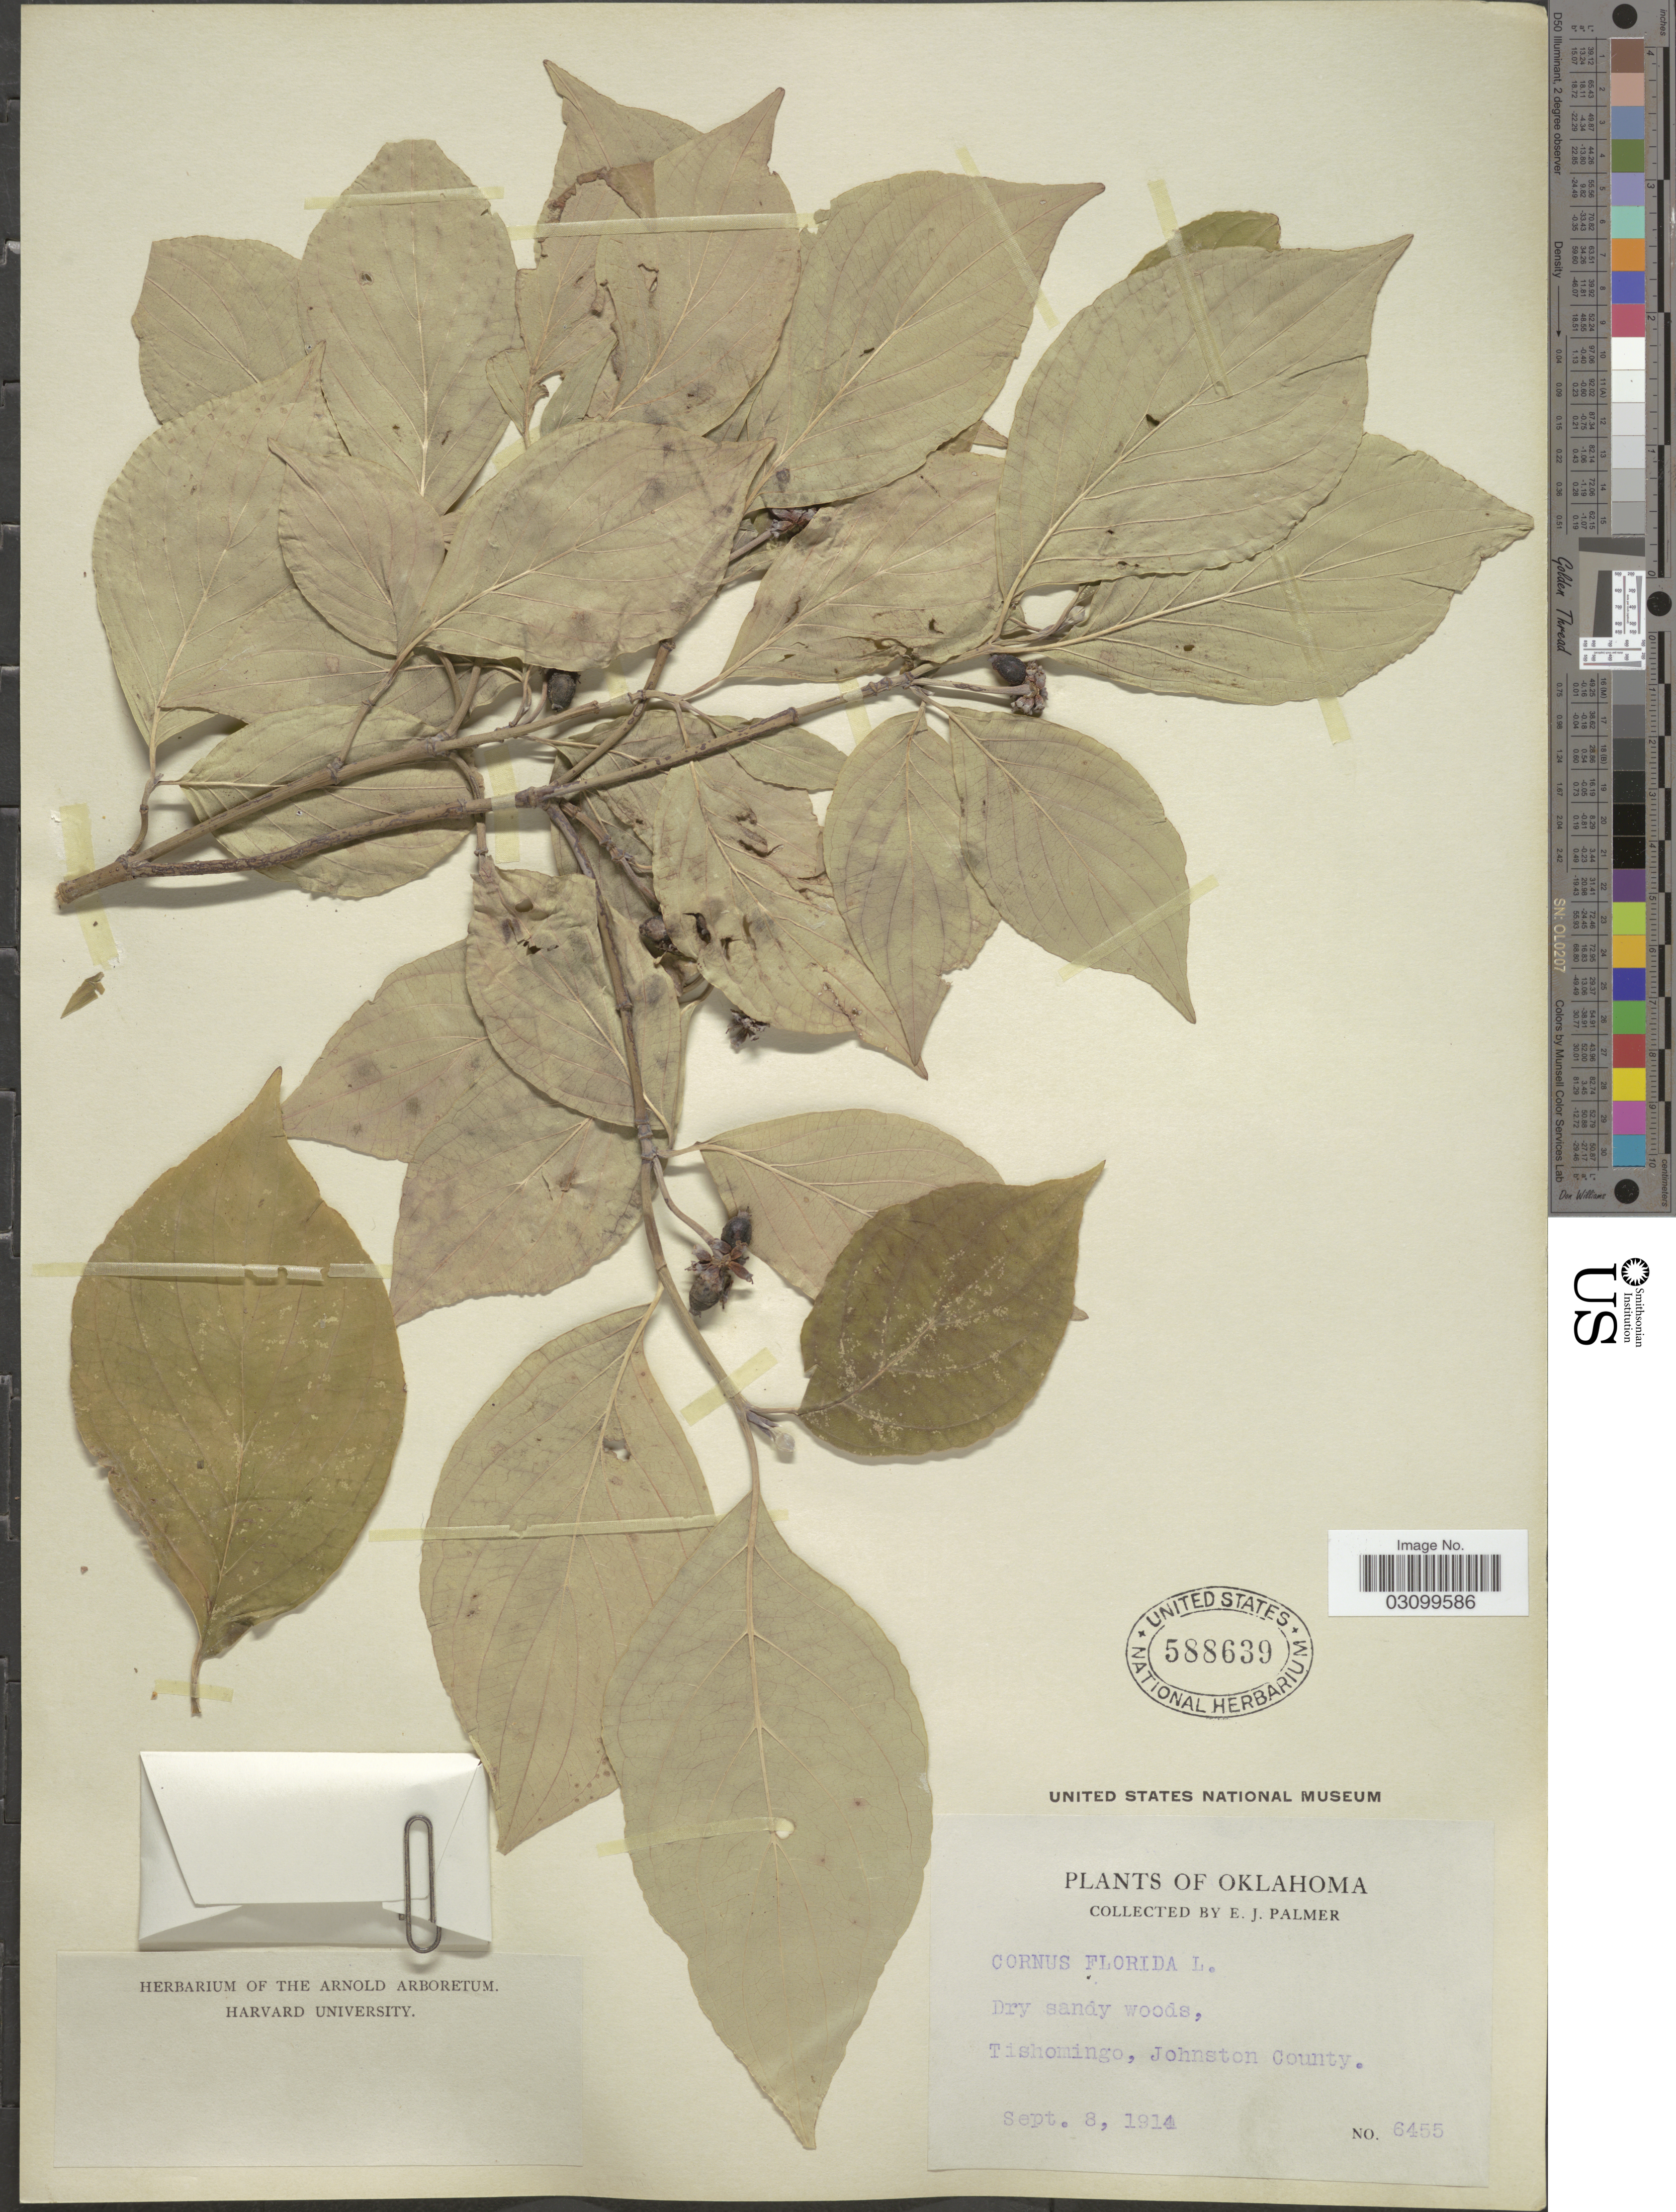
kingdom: Plantae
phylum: Tracheophyta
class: Magnoliopsida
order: Cornales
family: Cornaceae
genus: Cornus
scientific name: Cornus florida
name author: L.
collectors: E. J. Palmer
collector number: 6455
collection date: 1914-09-08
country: United States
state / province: Oklahoma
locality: Tishomingo, Johnston County.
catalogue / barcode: US 588639